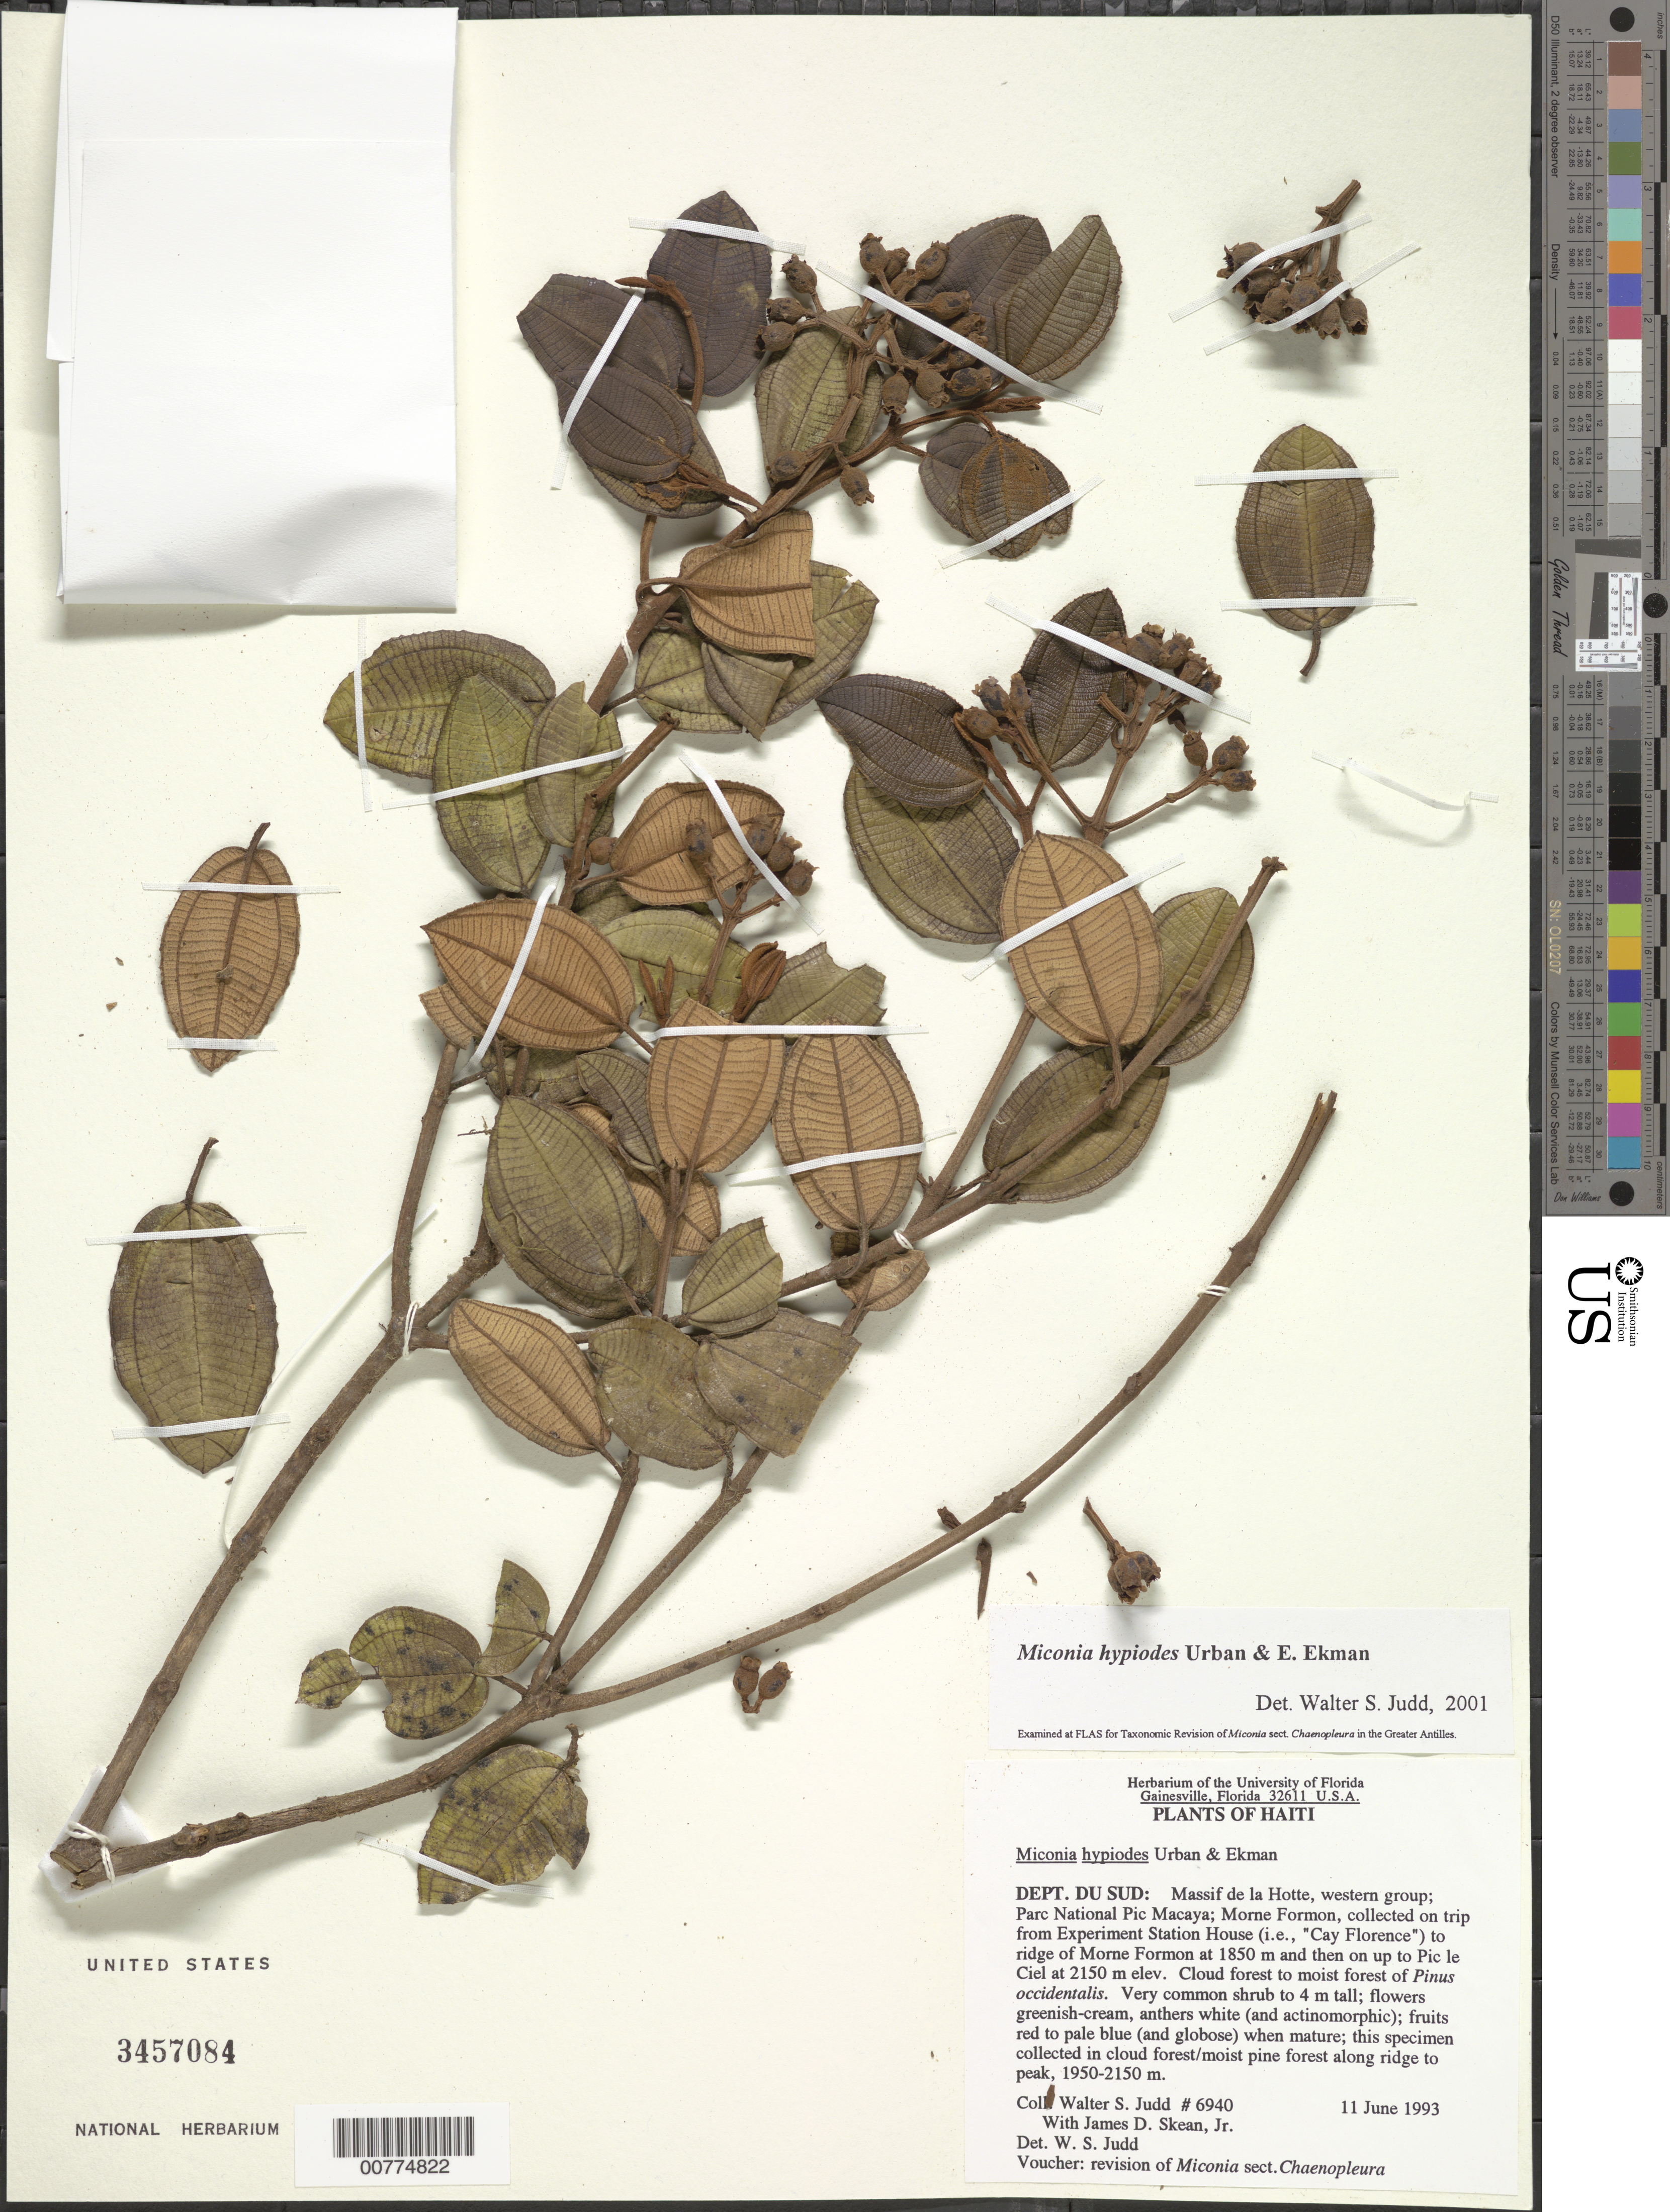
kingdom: Plantae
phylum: Tracheophyta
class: Magnoliopsida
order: Myrtales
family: Melastomataceae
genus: Miconia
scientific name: Miconia hypiodes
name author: Urb. & Ekman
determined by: Judd, Walter S.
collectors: W. S. Judd & J. D. Skean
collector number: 6940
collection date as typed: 11 Jun 1993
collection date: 1993-06-11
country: Haiti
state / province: Sud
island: Hispaniola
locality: Massif de la Hotte, west. group, Parc National Pic Macaya, Morne Formon, collected on trip from Experiment Station House (Cay Florence) to ridge of Morne Formon 1850 m and then on up to Pic le Cien alt 2150 m.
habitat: Cloud forest to moist forest of Pinus occidentalis, along ridge to peak.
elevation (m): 1950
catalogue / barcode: US 3457084